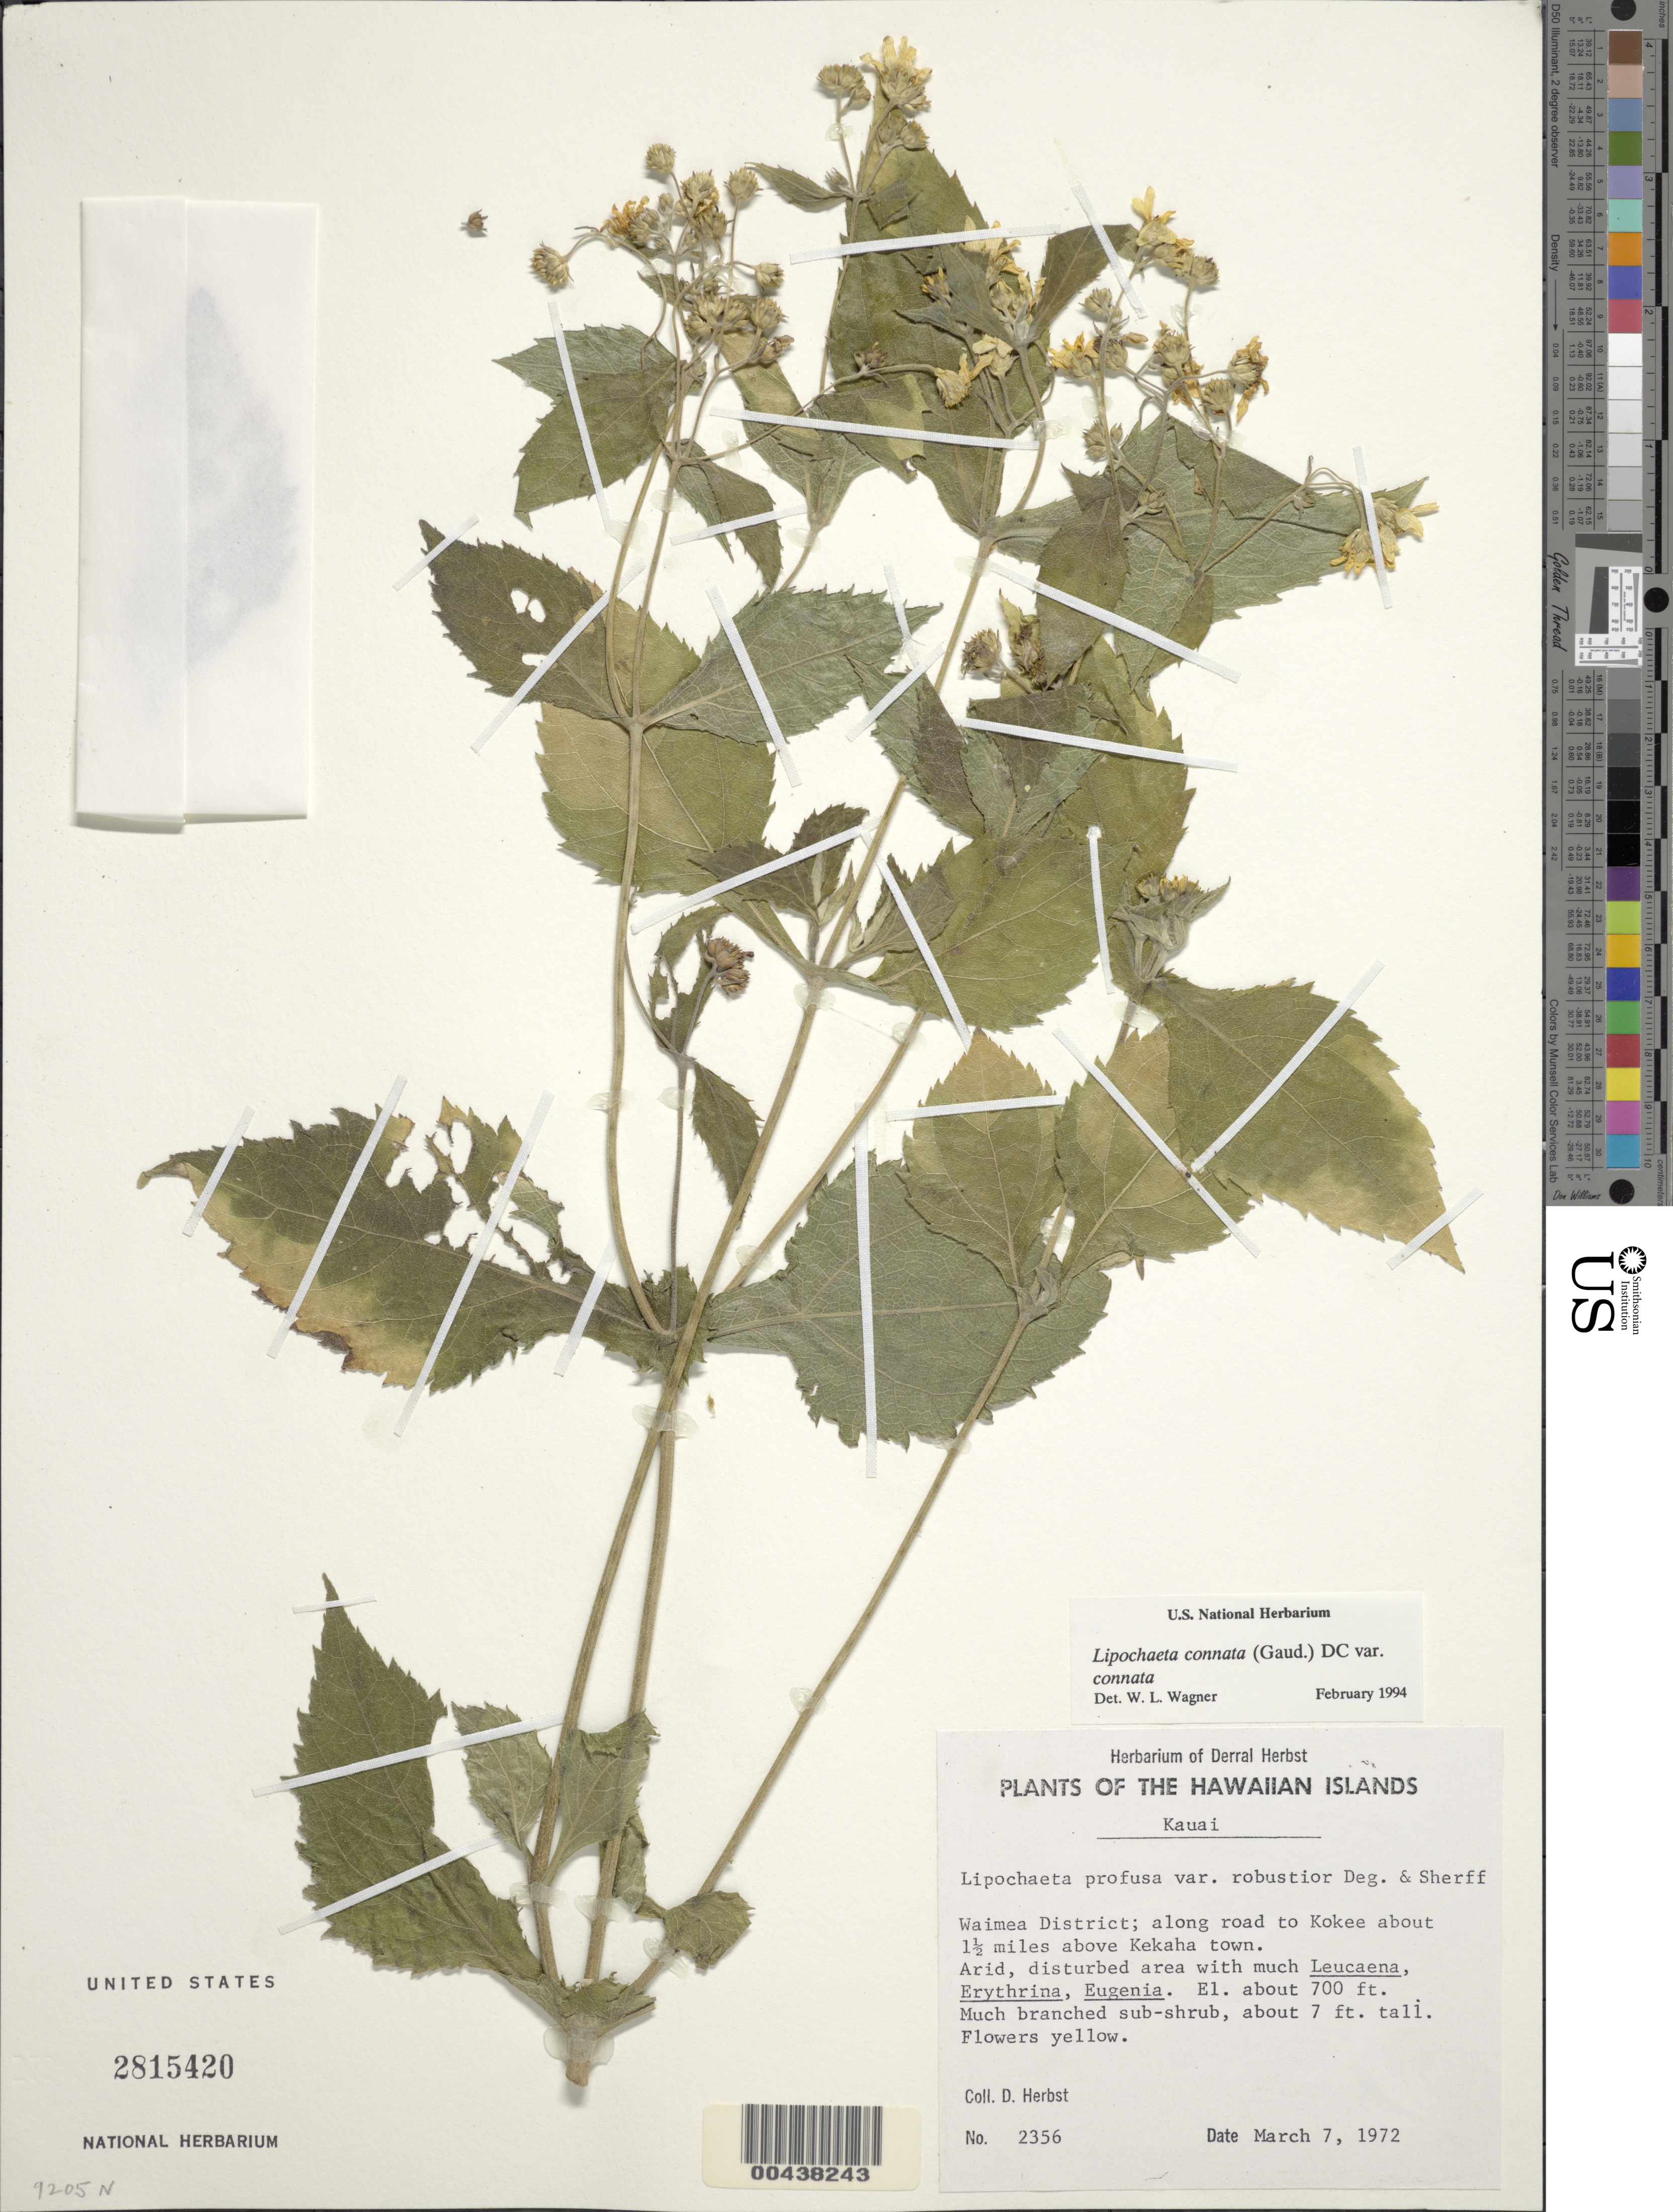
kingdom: Plantae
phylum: Tracheophyta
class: Magnoliopsida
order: Asterales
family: Asteraceae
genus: Lipochaeta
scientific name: Lipochaeta connata subsp. connata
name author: (Gaudich.) DC.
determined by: Wagner, W. L., (BOT), Smithsonian Institution - National Museum of Natural History (UNITED STATES)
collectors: D. R. Herbst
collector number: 2356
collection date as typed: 7 Mar 1972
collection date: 1972-03-07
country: United States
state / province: Hawaii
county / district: Kauai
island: Kaua'i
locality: Waimea Dist.; along road to Kokee about 1.5 mi above Kekaha town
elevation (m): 213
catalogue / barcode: US 2815420